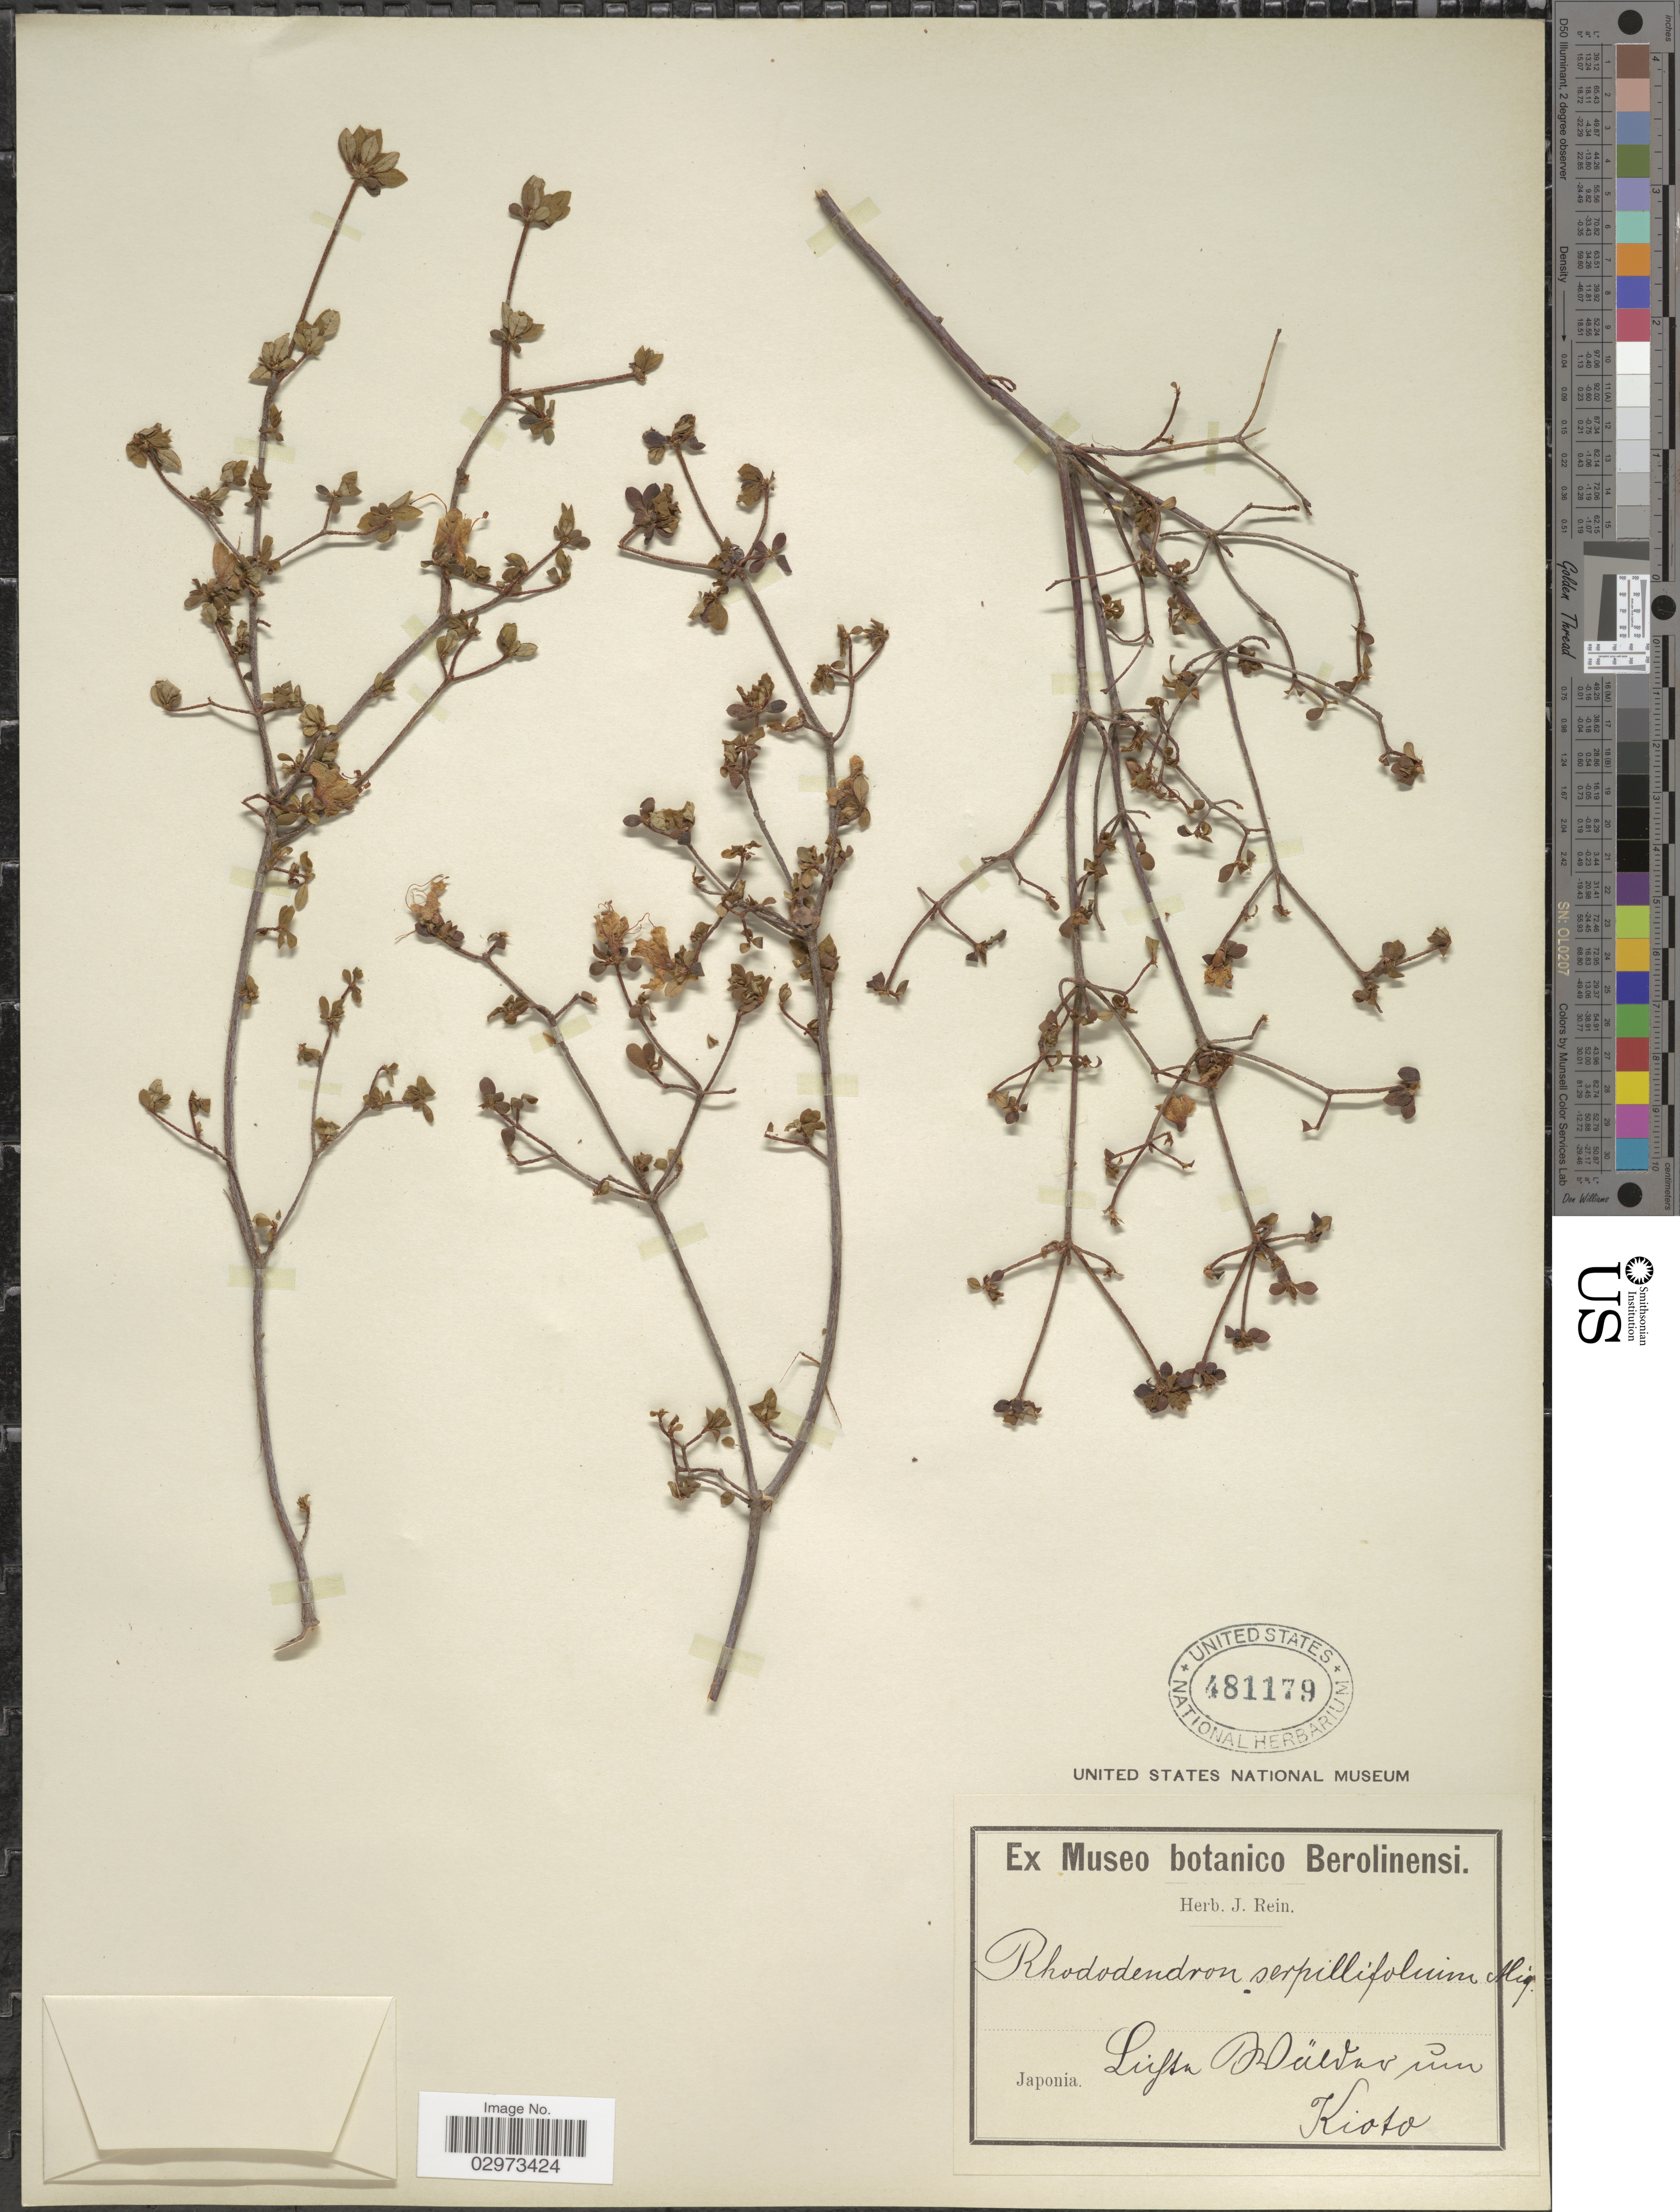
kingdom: Plantae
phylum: Tracheophyta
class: Magnoliopsida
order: Ericales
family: Ericaceae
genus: Rhododendron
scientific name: Rhododendron serpyllifolium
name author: Miq.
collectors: ex herb. J. Rein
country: Japan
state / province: Kyoto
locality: Lufta Bläedao um Kioto.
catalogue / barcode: US 481179